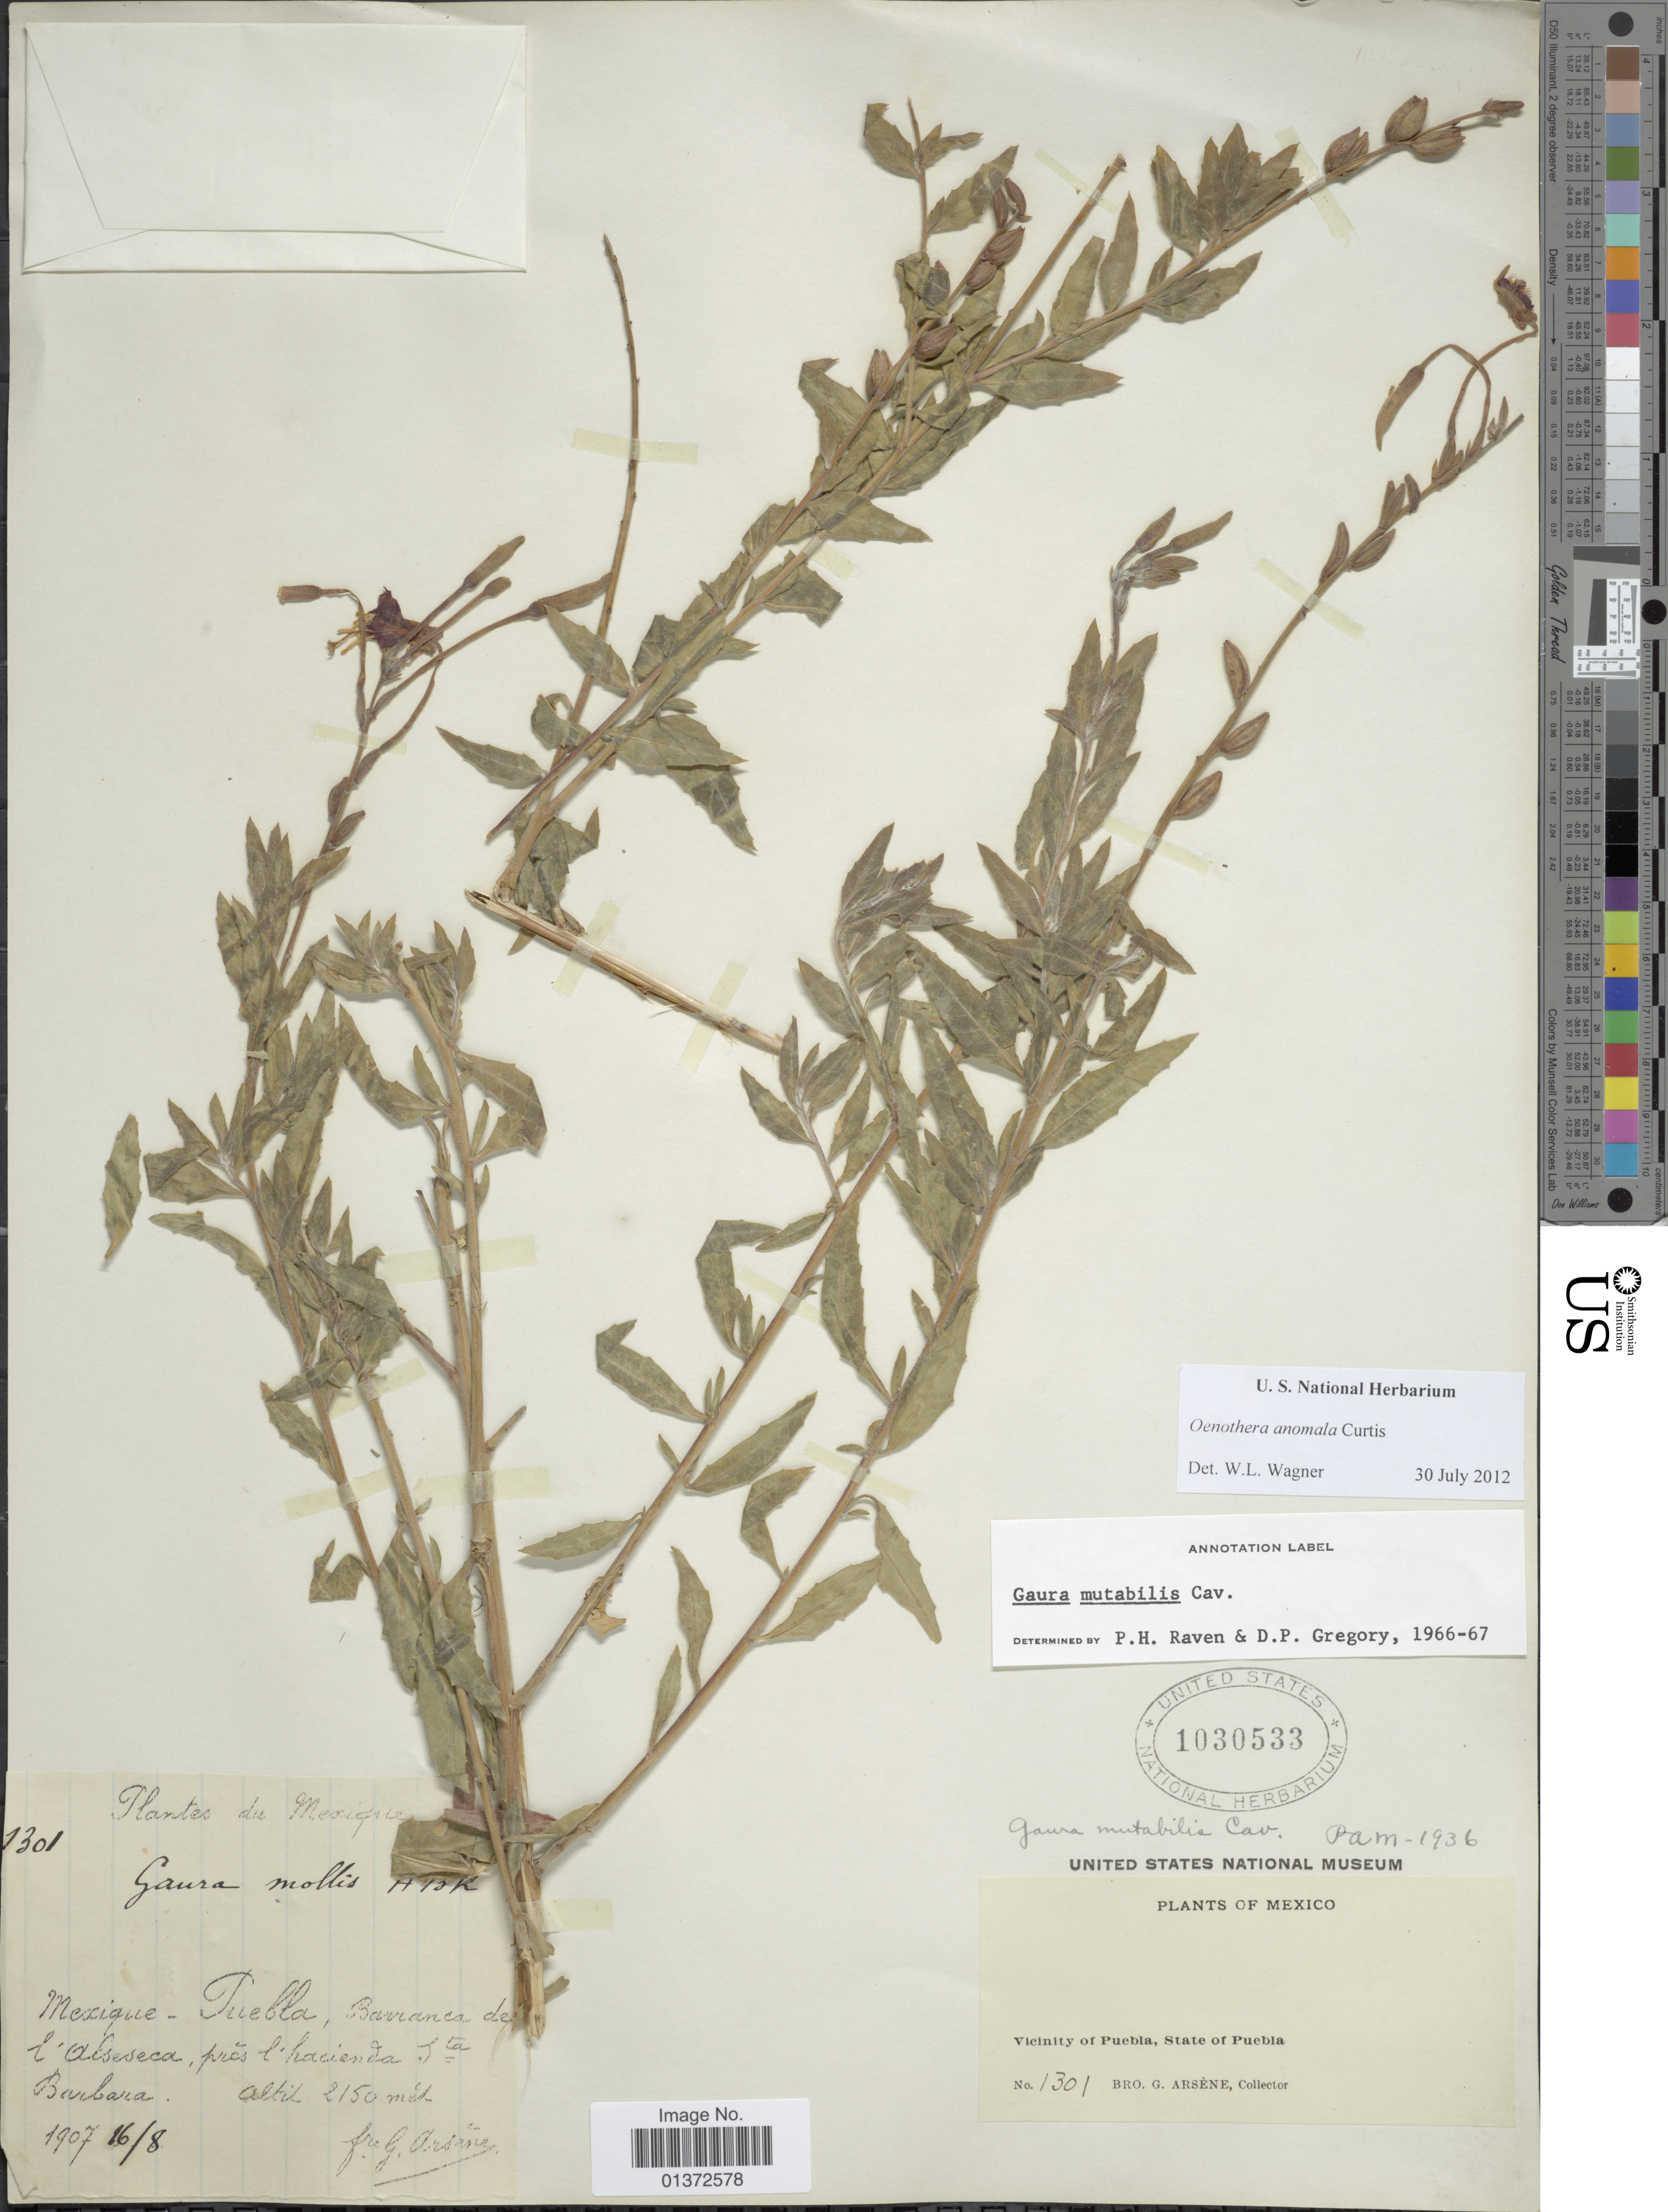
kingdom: Plantae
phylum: Tracheophyta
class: Magnoliopsida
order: Myrtales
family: Onagraceae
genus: Oenothera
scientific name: Oenothera anomala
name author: Curtis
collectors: Bro. G. Arsène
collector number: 1301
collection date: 1907-08-16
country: Mexico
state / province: Puebla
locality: Barranca de l'Alseseca, prés l'hacienda Sta Barbara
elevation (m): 2150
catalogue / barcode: US 1030533